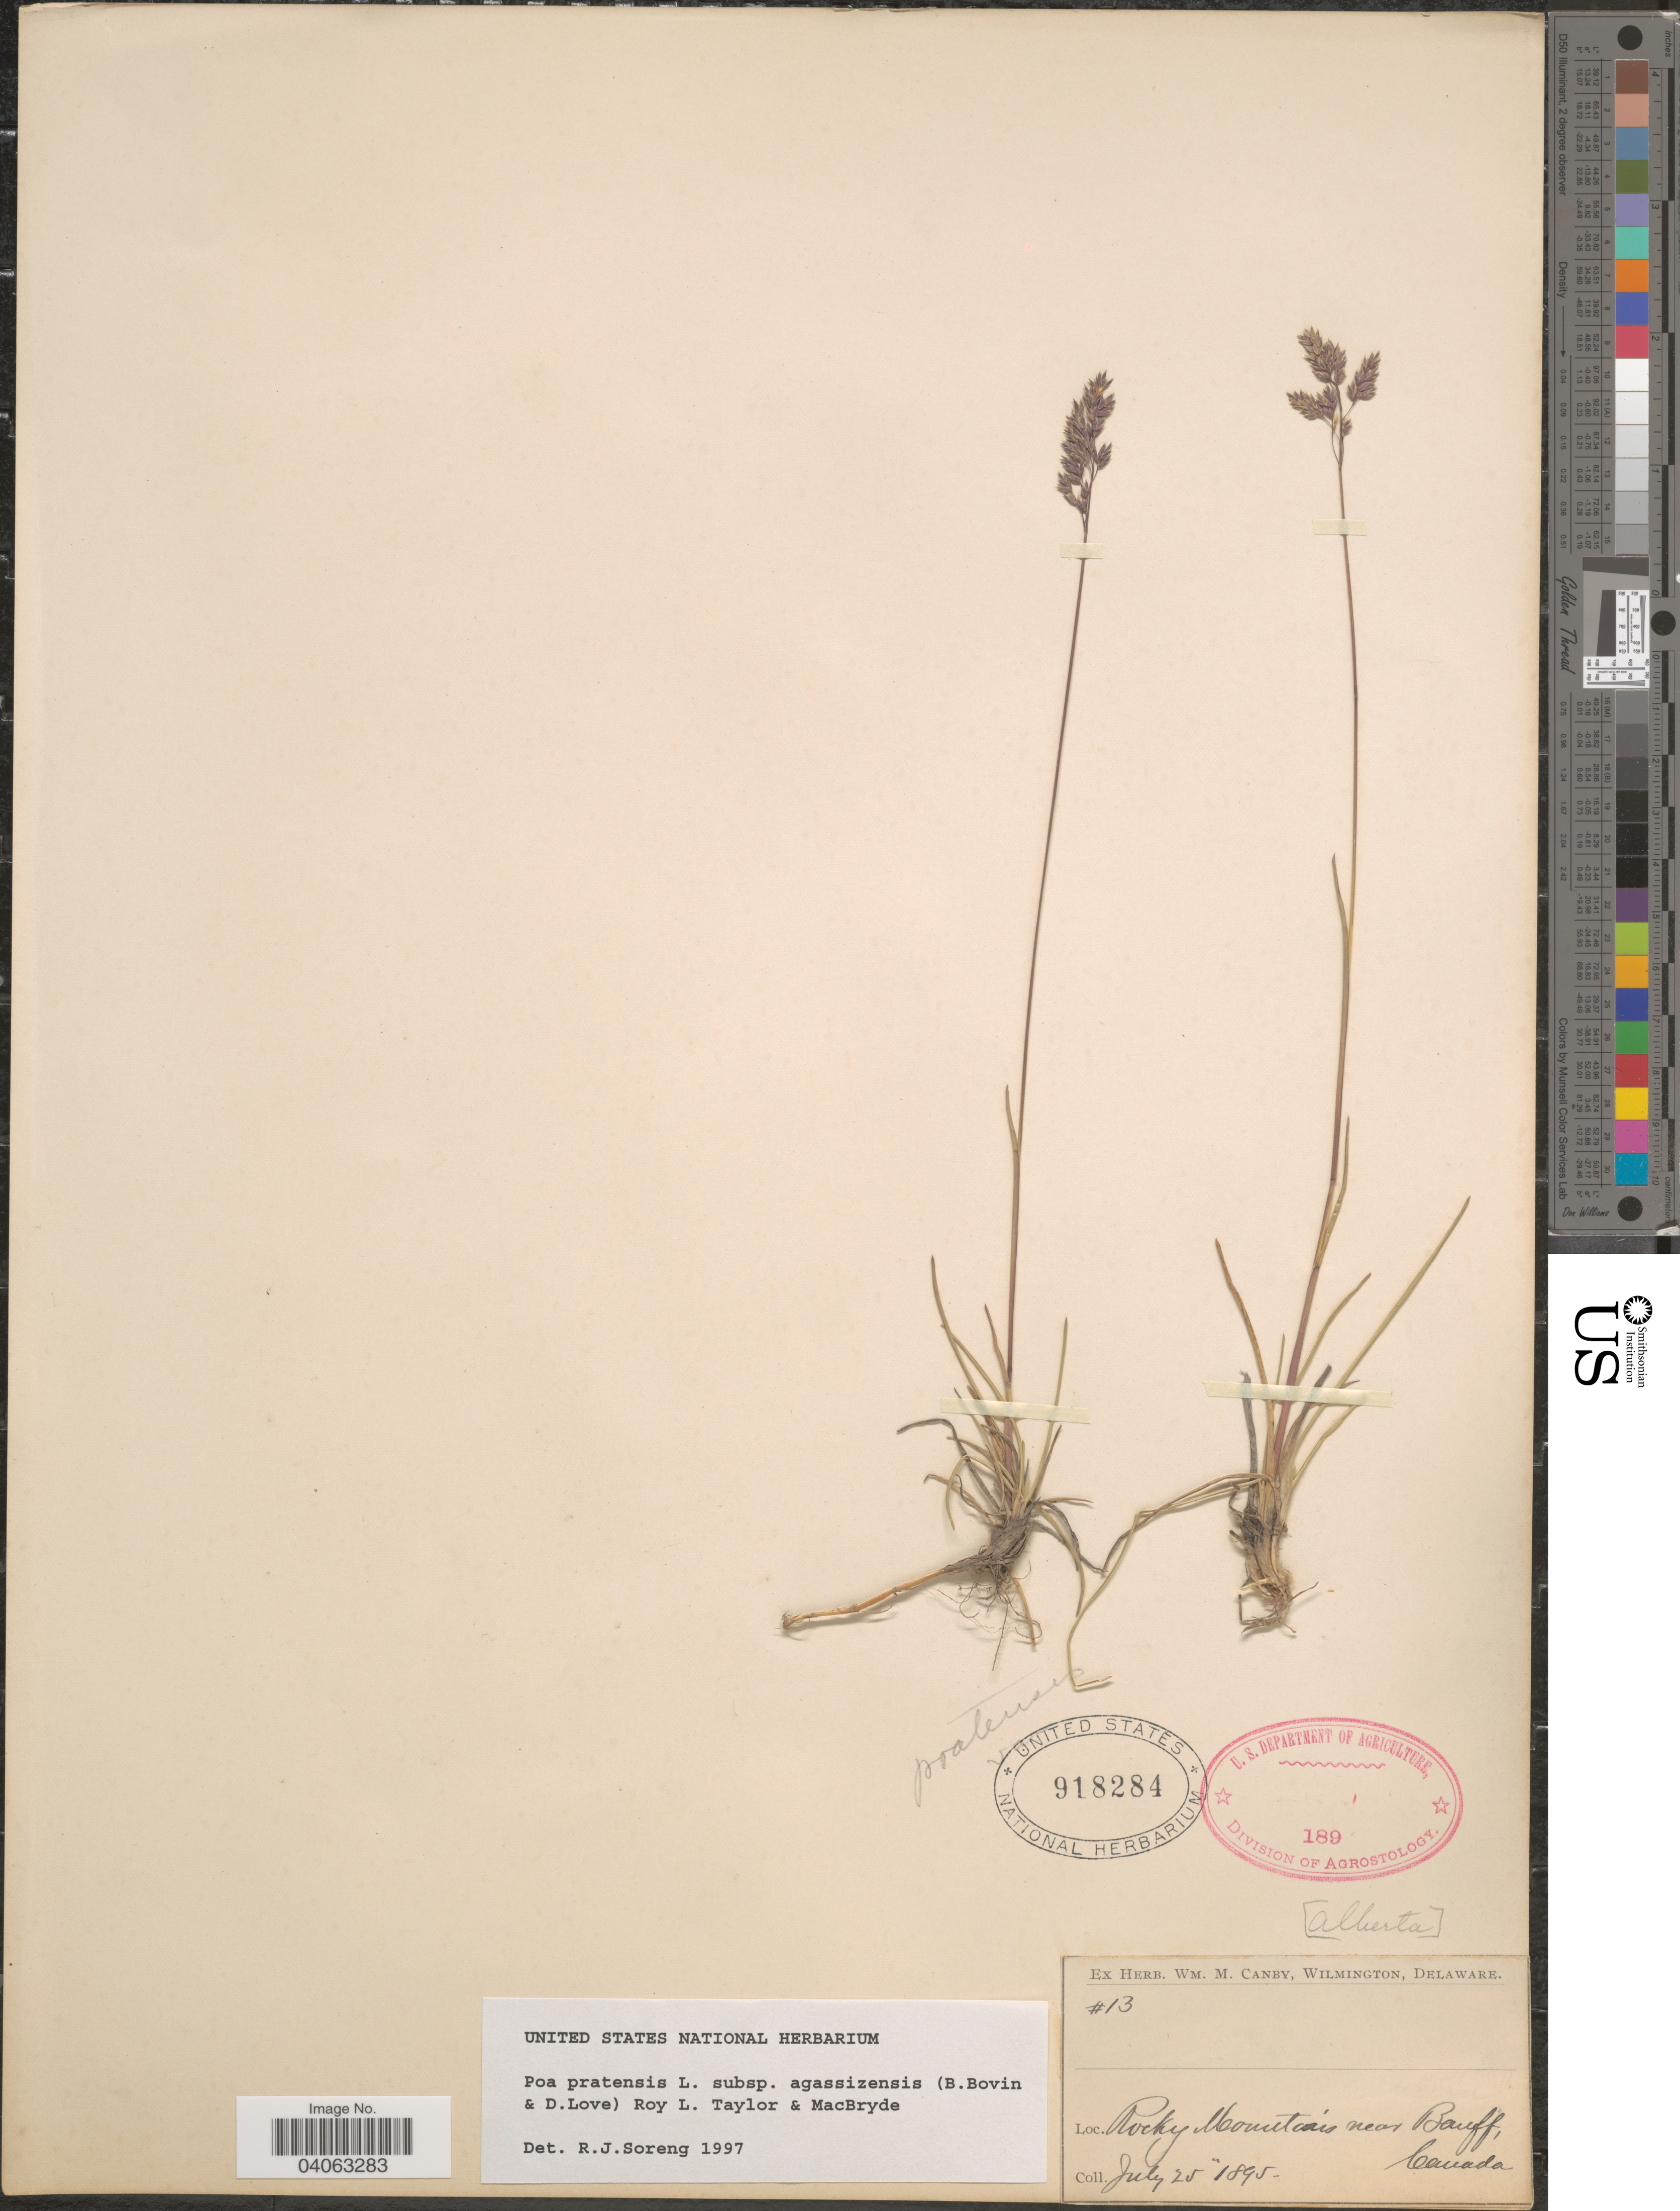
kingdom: Plantae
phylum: Tracheophyta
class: Liliopsida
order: Poales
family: Poaceae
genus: Poa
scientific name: Poa pratensis subsp. agassizensis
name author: (B. Boivin & D. Löve) Roy L. Taylor & MacBryde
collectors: ex herb. W.M. Canby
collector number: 13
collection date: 1895-07-25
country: Canada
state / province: Alberta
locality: Rocky Mountains near Banff.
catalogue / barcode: US 918284